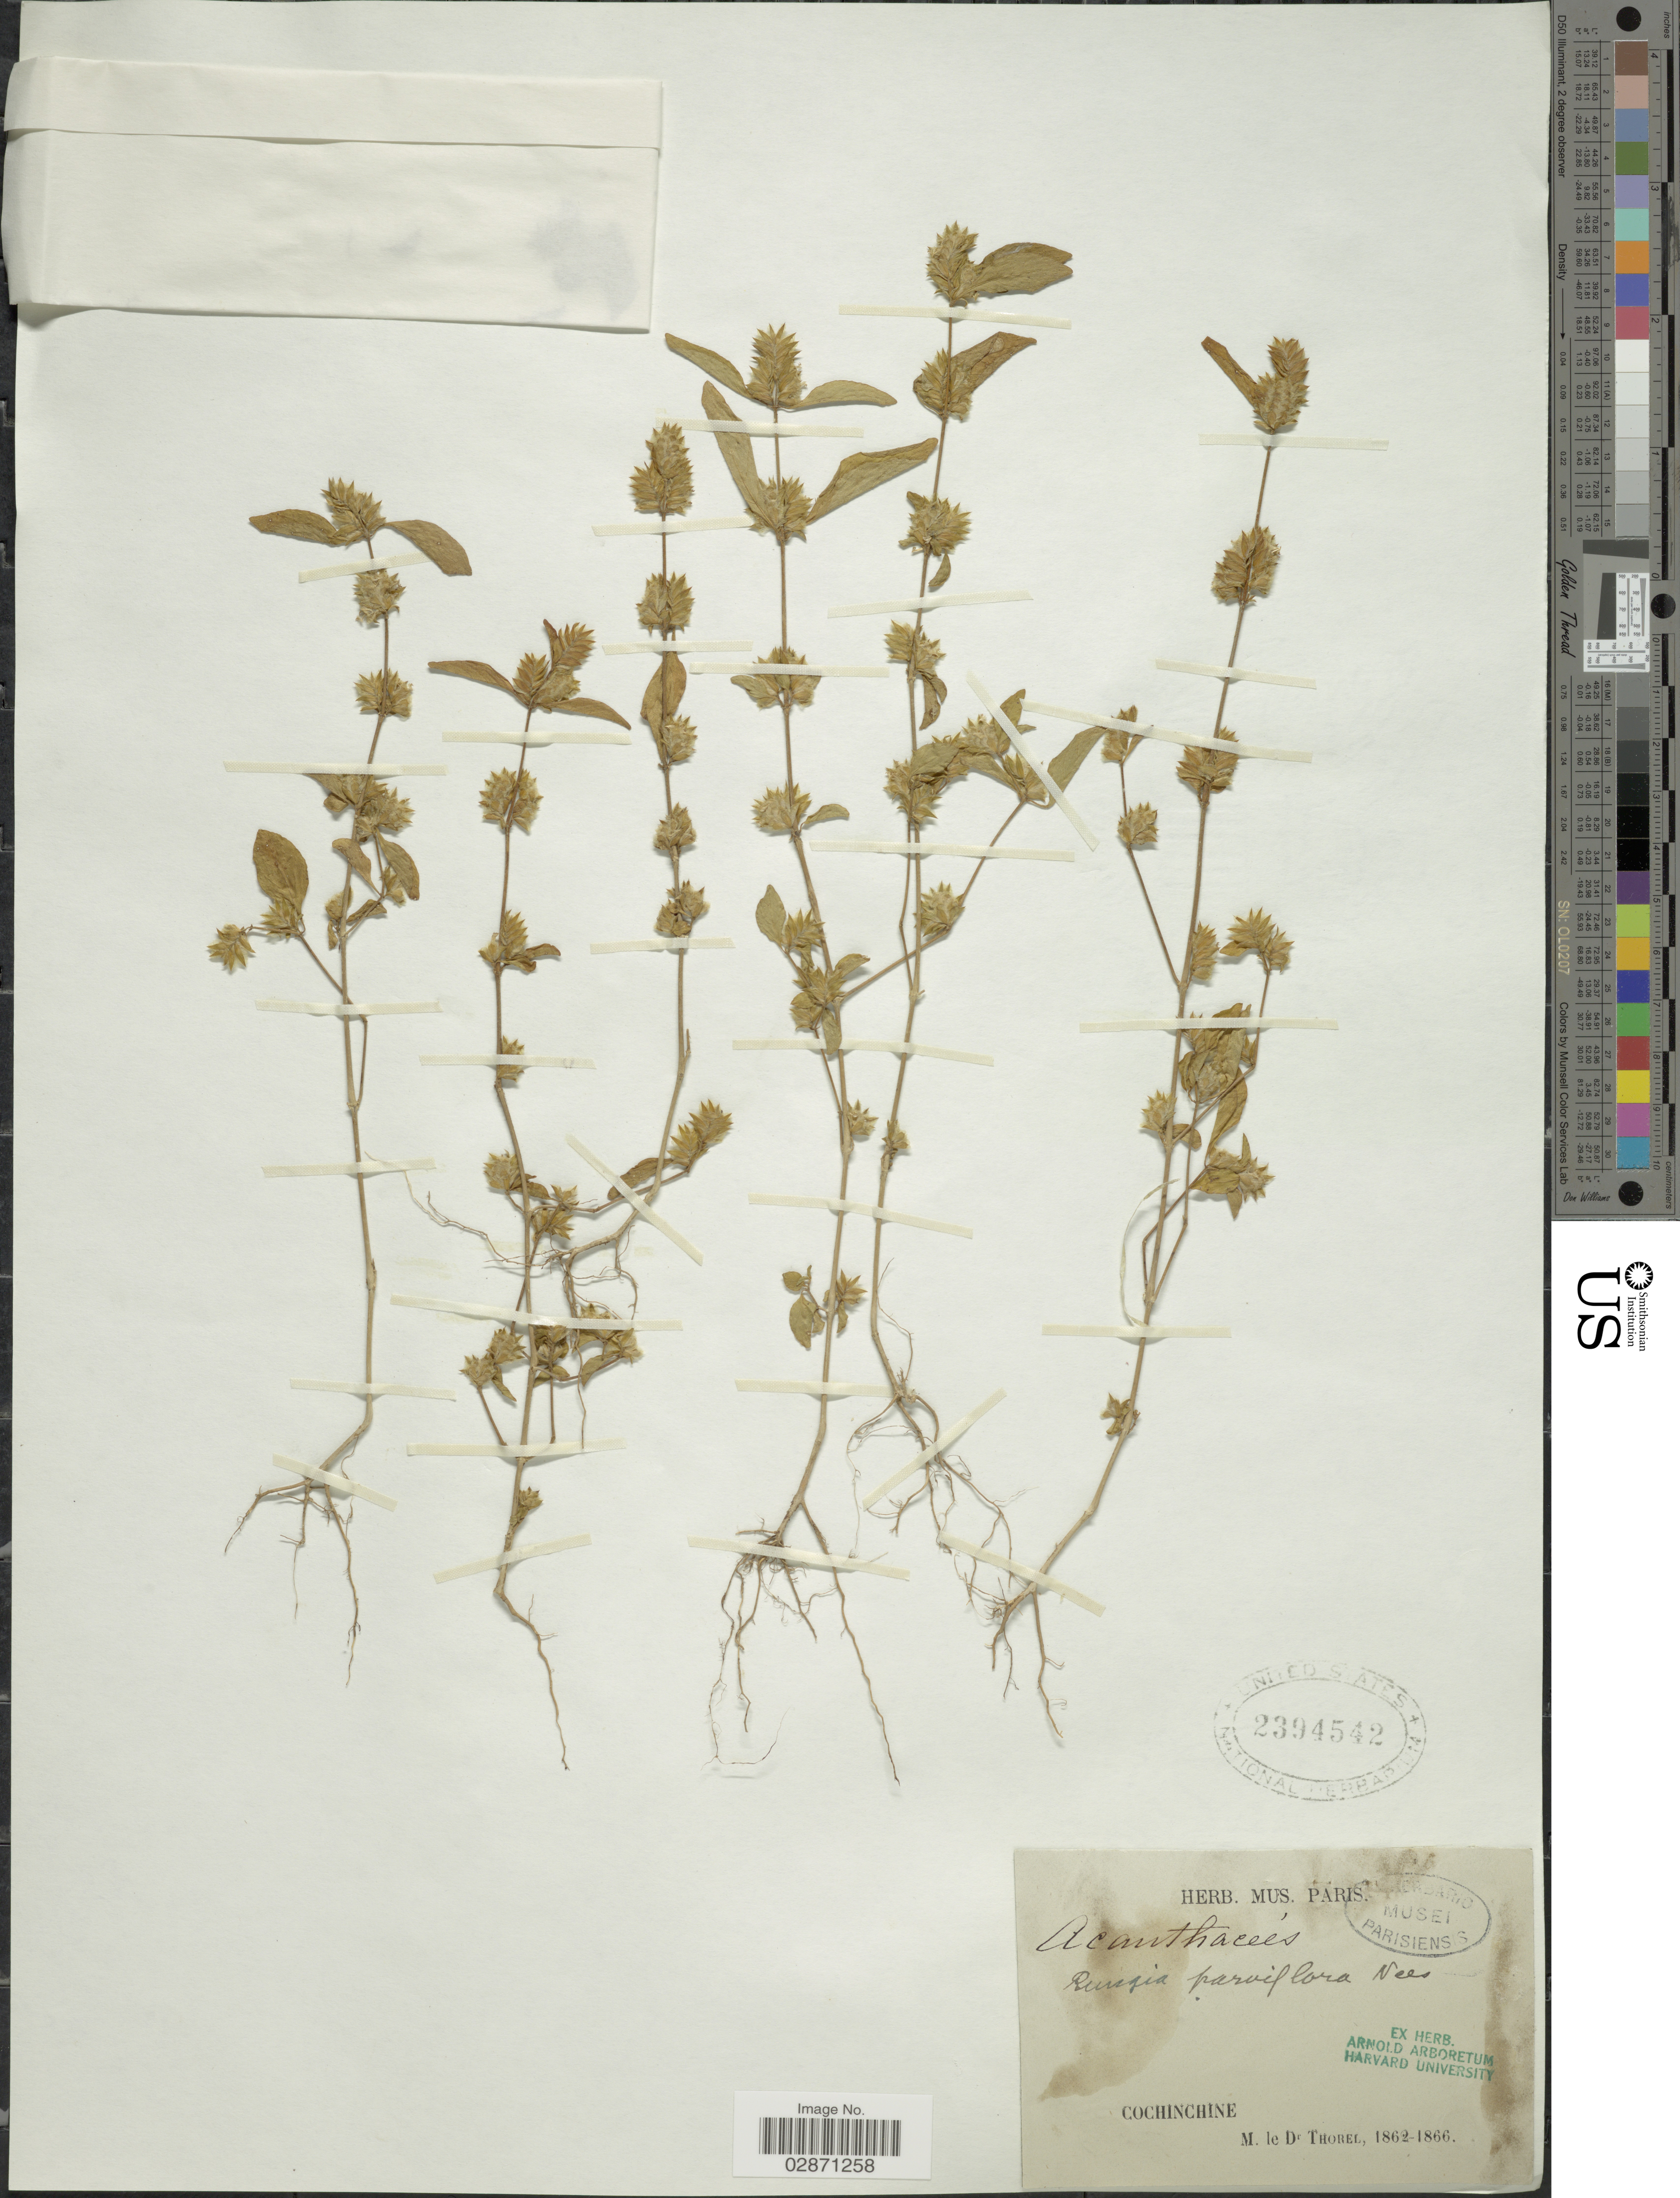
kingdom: Plantae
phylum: Tracheophyta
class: Magnoliopsida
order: Lamiales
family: Acanthaceae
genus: Rungia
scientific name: Rungia parviflora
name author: Nees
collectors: C. Thorel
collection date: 1862/1866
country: Vietnam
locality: Cochinchine.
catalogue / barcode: US 2394542